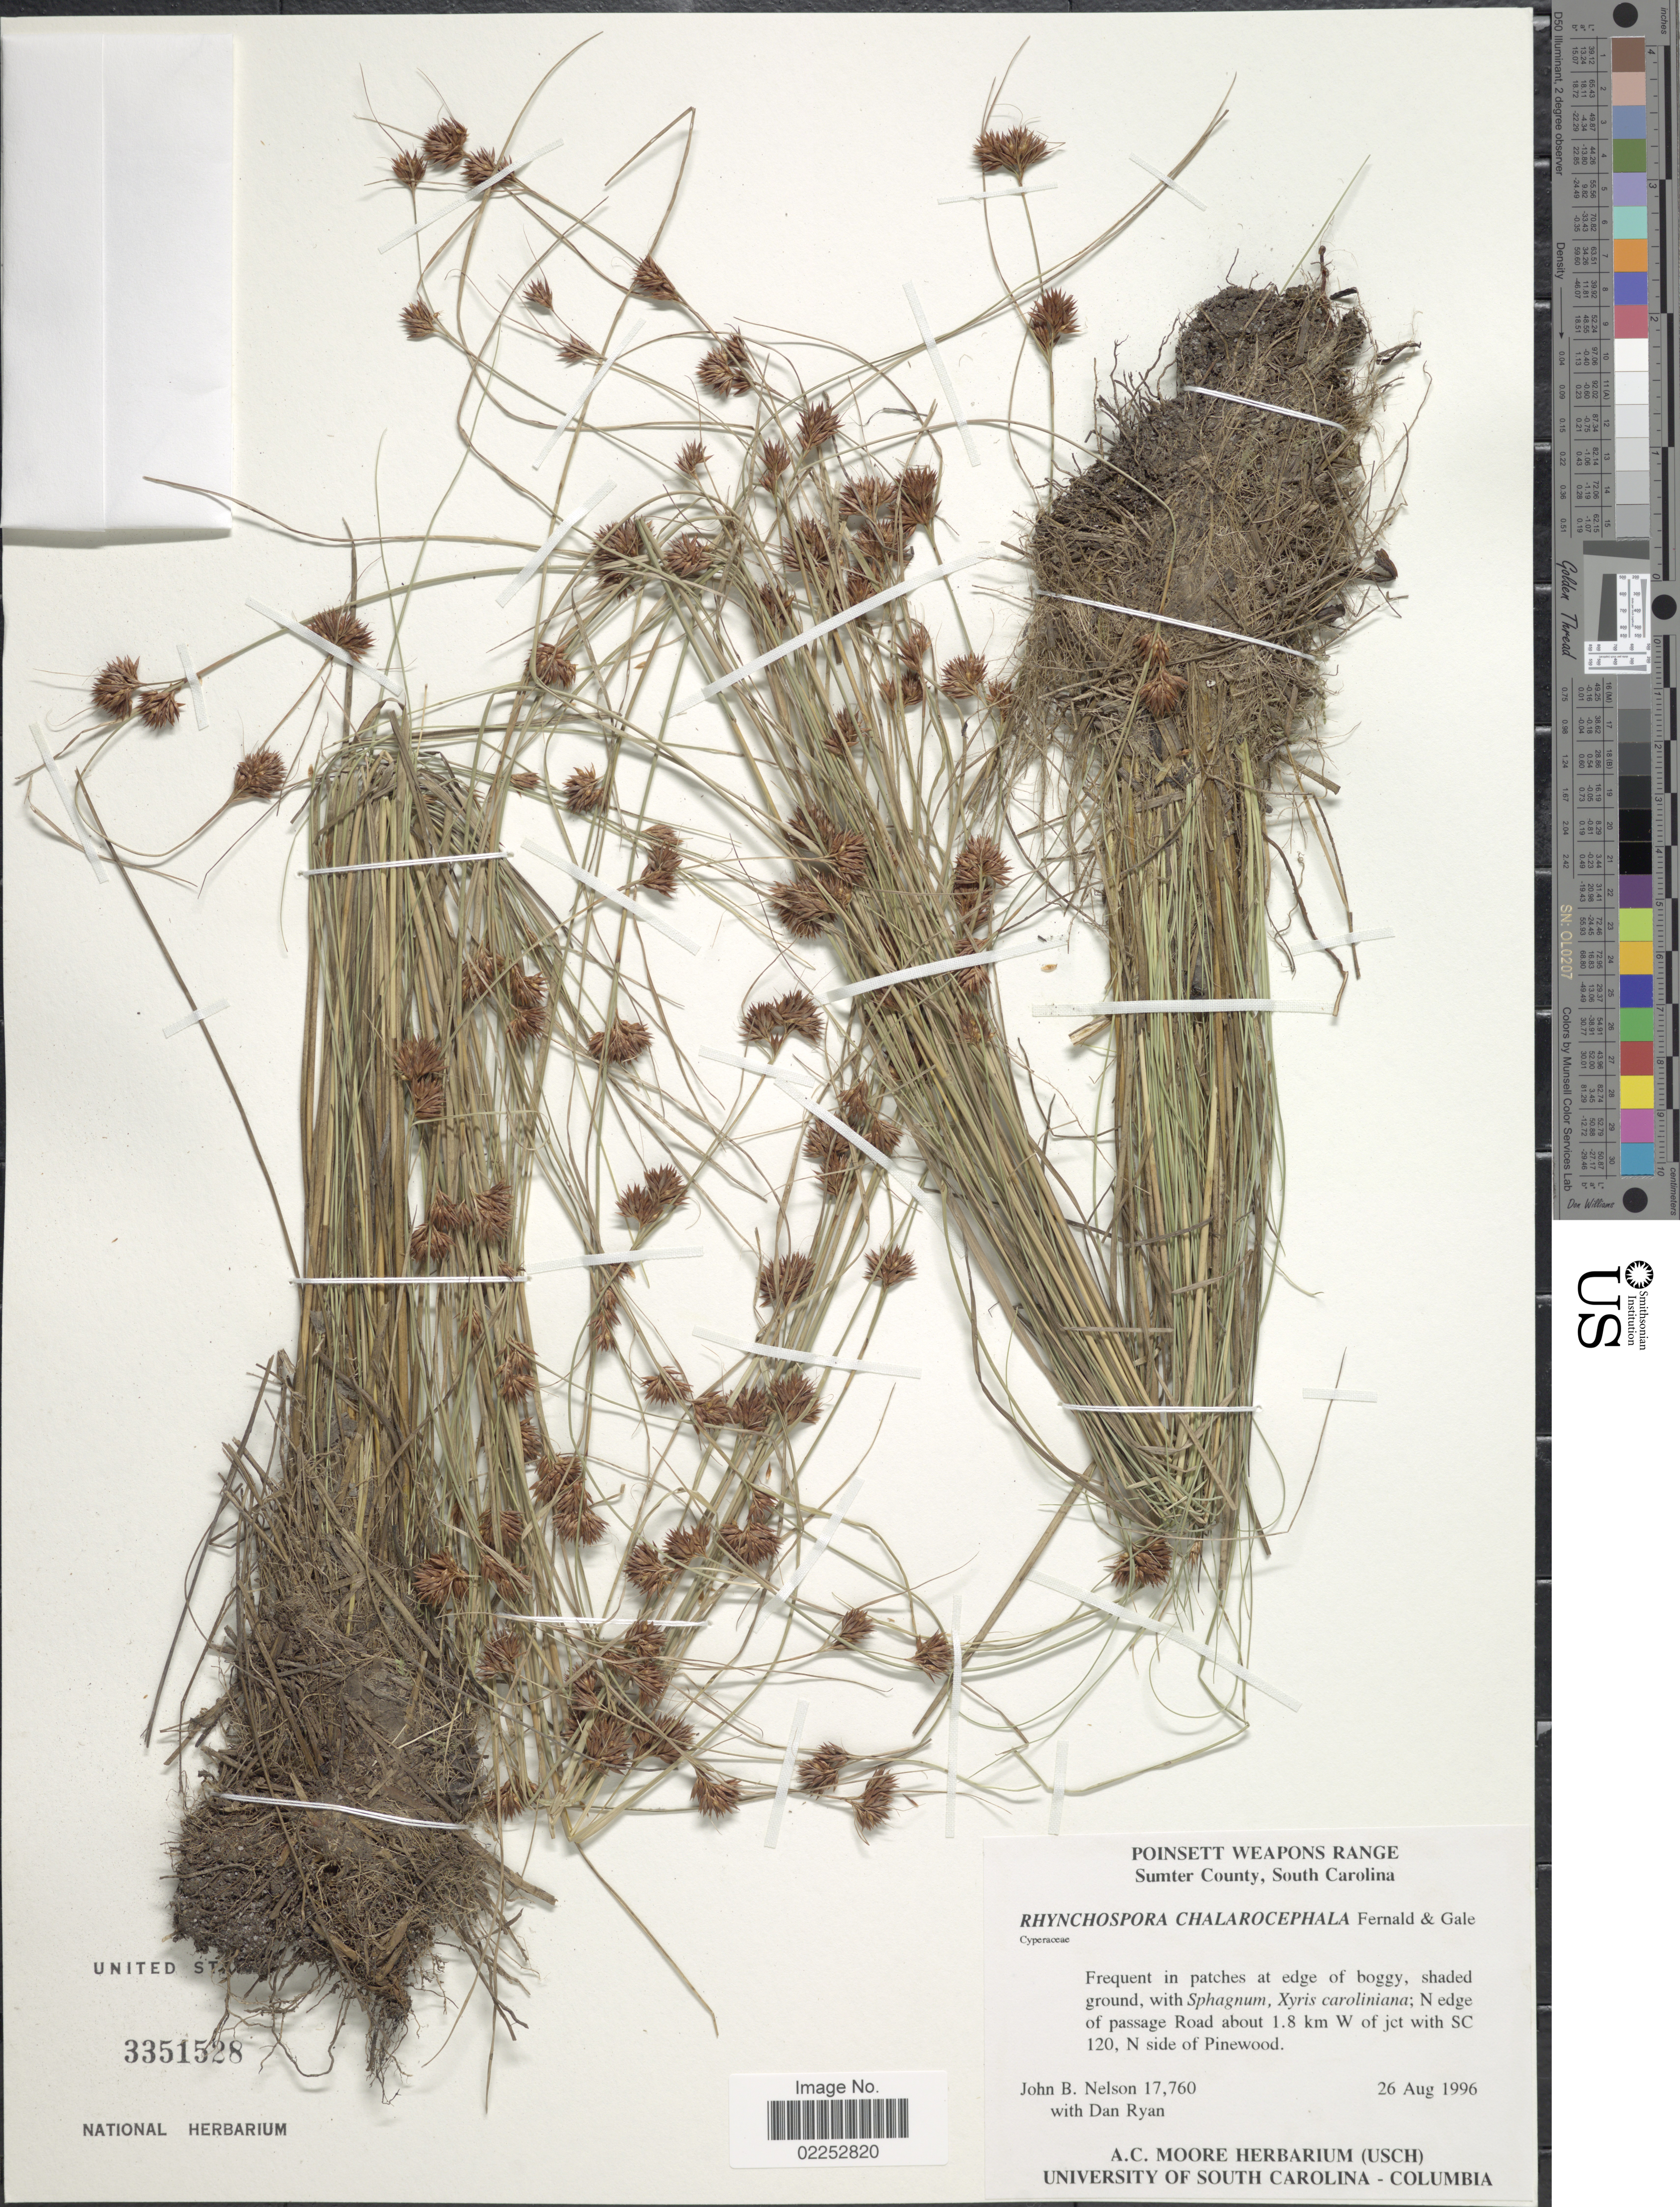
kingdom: Plantae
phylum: Tracheophyta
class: Liliopsida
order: Poales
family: Cyperaceae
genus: Rhynchospora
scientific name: Rhynchospora chalarocephala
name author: Fernald & Gale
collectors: J. B. Nelson & D. Ryan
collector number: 17760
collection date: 1996-08-26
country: United States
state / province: South Carolina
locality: Poinsett Weapons Range. Sumter County. N edge of passage Road about 1.8 km W of jct with SC 120, N side of Pinewood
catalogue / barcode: US 3351528